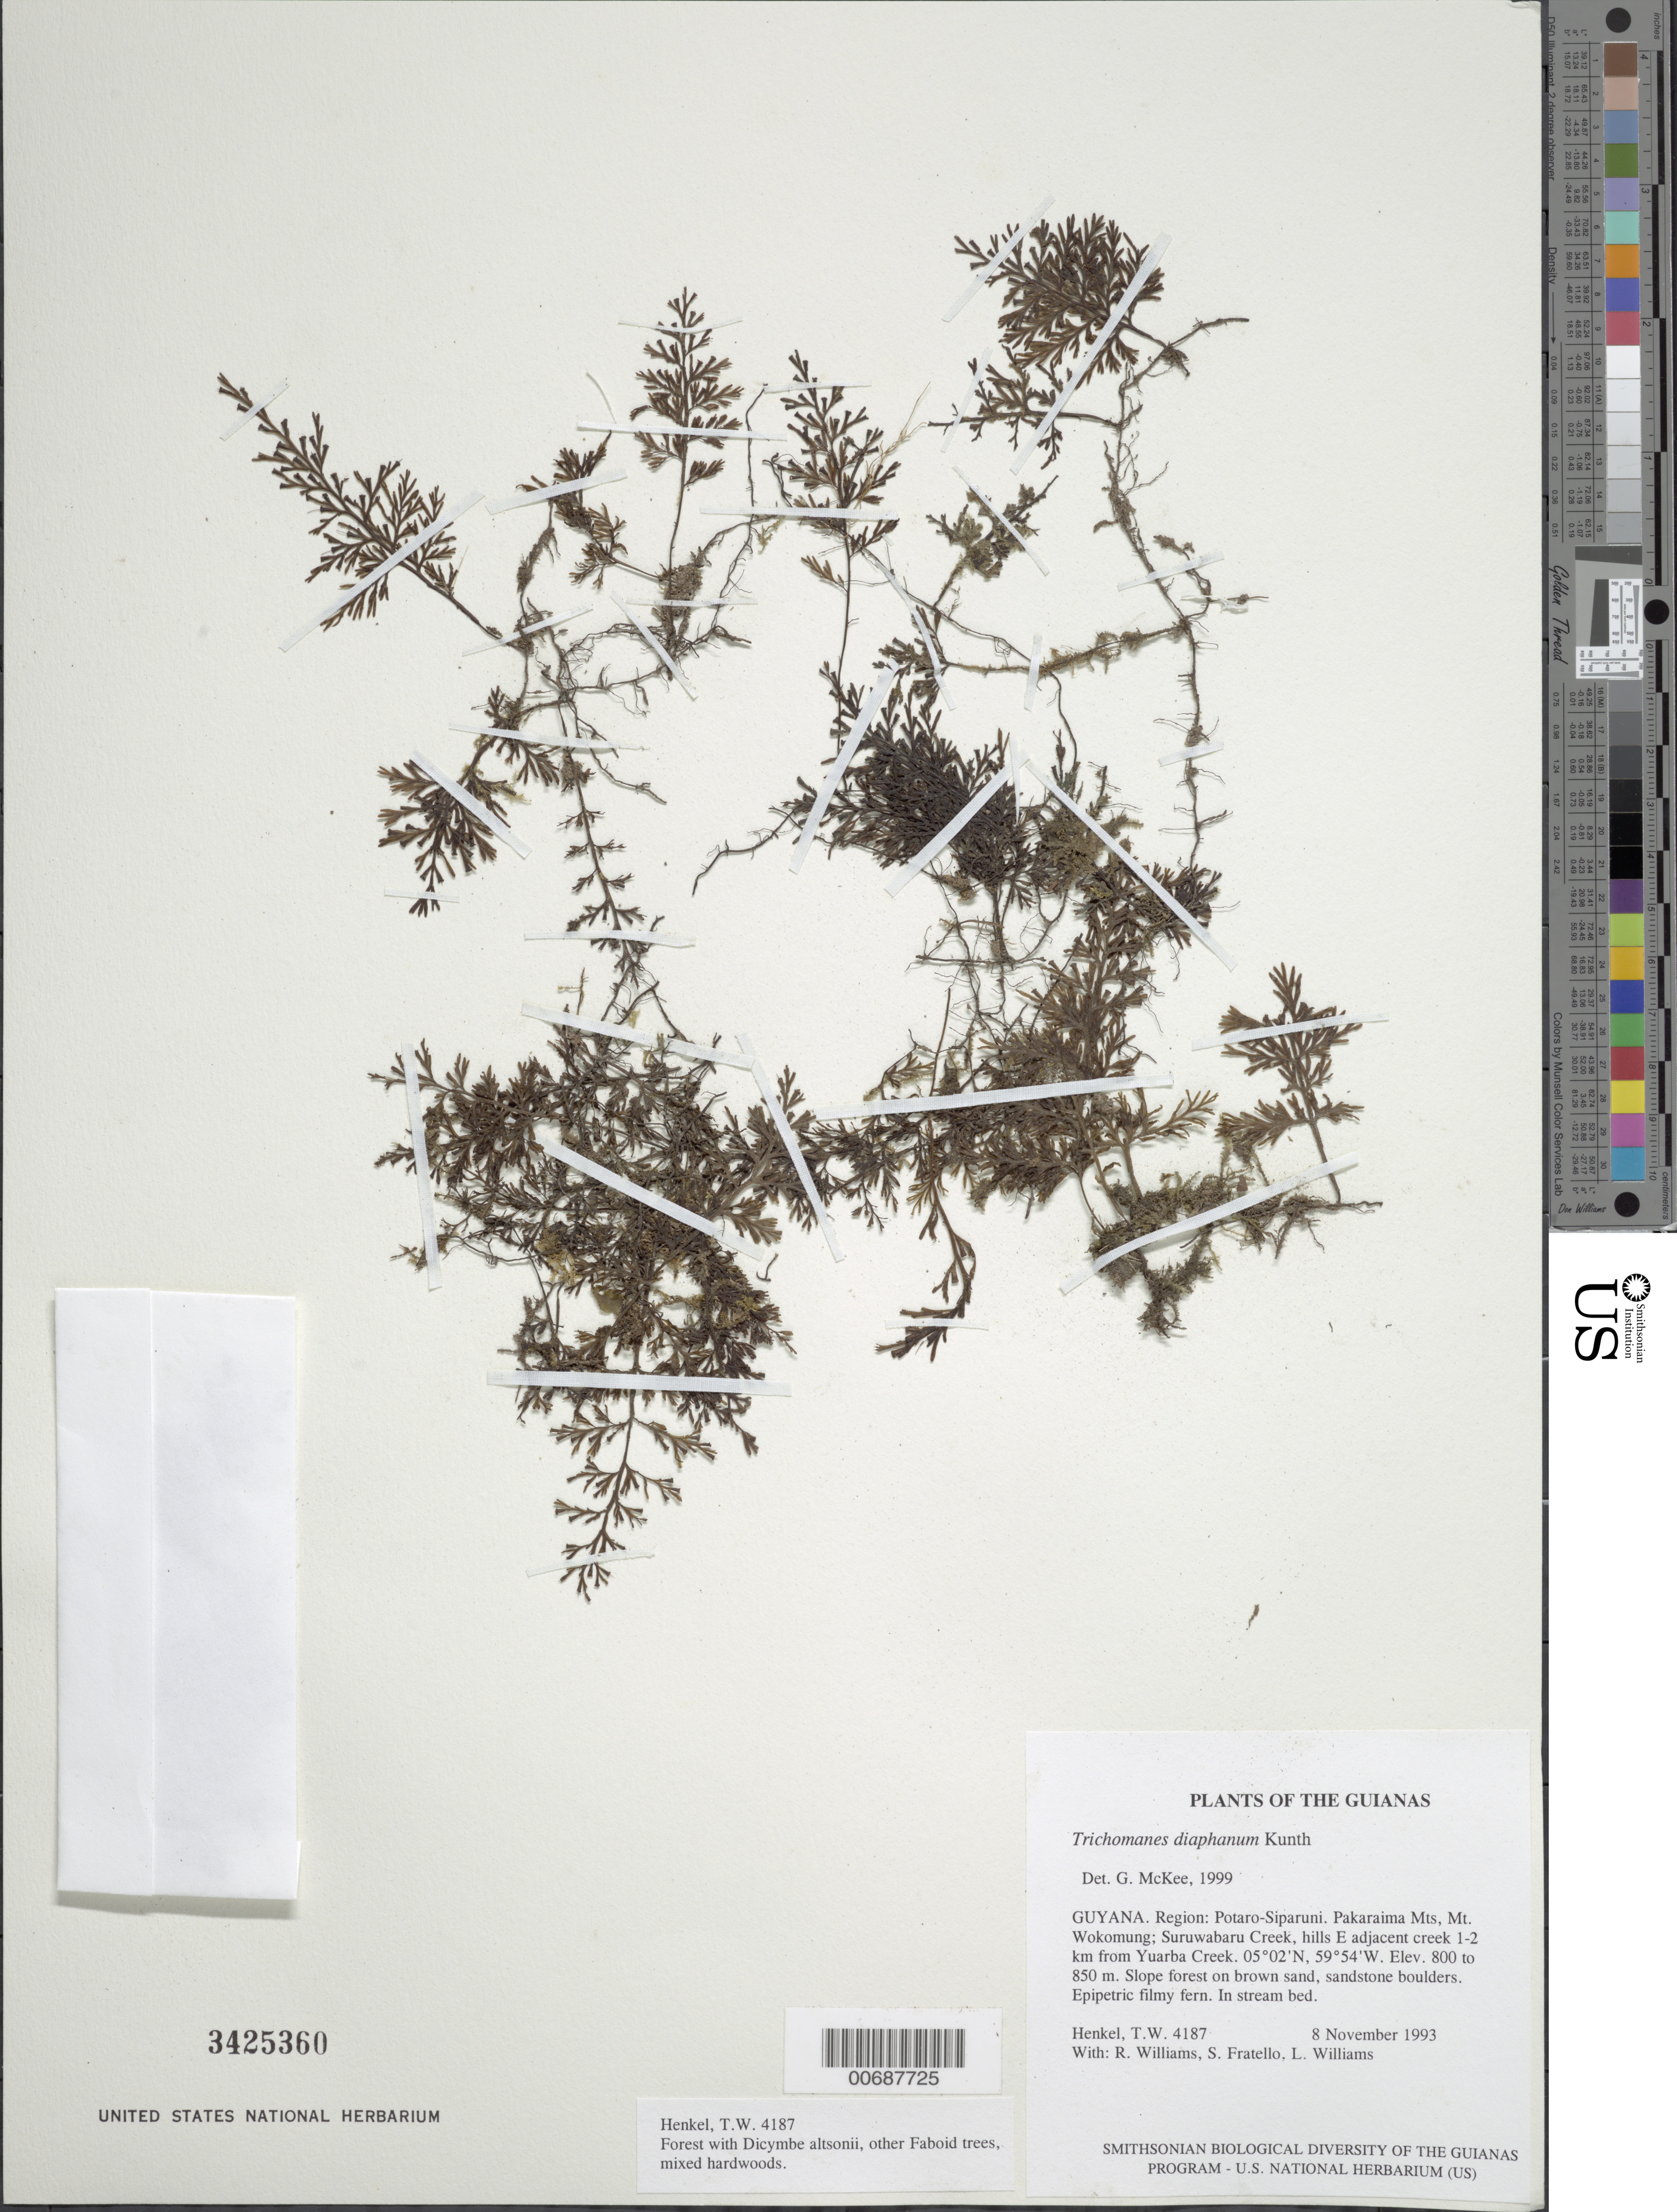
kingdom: Plantae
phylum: Tracheophyta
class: Polypodiopsida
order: Hymenophyllales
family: Hymenophyllaceae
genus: Polyphlebium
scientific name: Polyphlebium diaphanum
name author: (Kunth) Ebihara & Dubuisson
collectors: T. Henkel, R. Williams, S. Fratello & L. Williams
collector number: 4187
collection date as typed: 8 November 1993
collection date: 1993-11-08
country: Guyana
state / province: Potaro-Siparuni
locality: Pakaraima Mts, Mt. Wokomung; Suruwabaru Creek, hills E adjacent creek 1-2 km from Yuarba Creek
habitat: Slope forest on brown sand, sandstone boulders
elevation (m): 800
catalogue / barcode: US 3425360